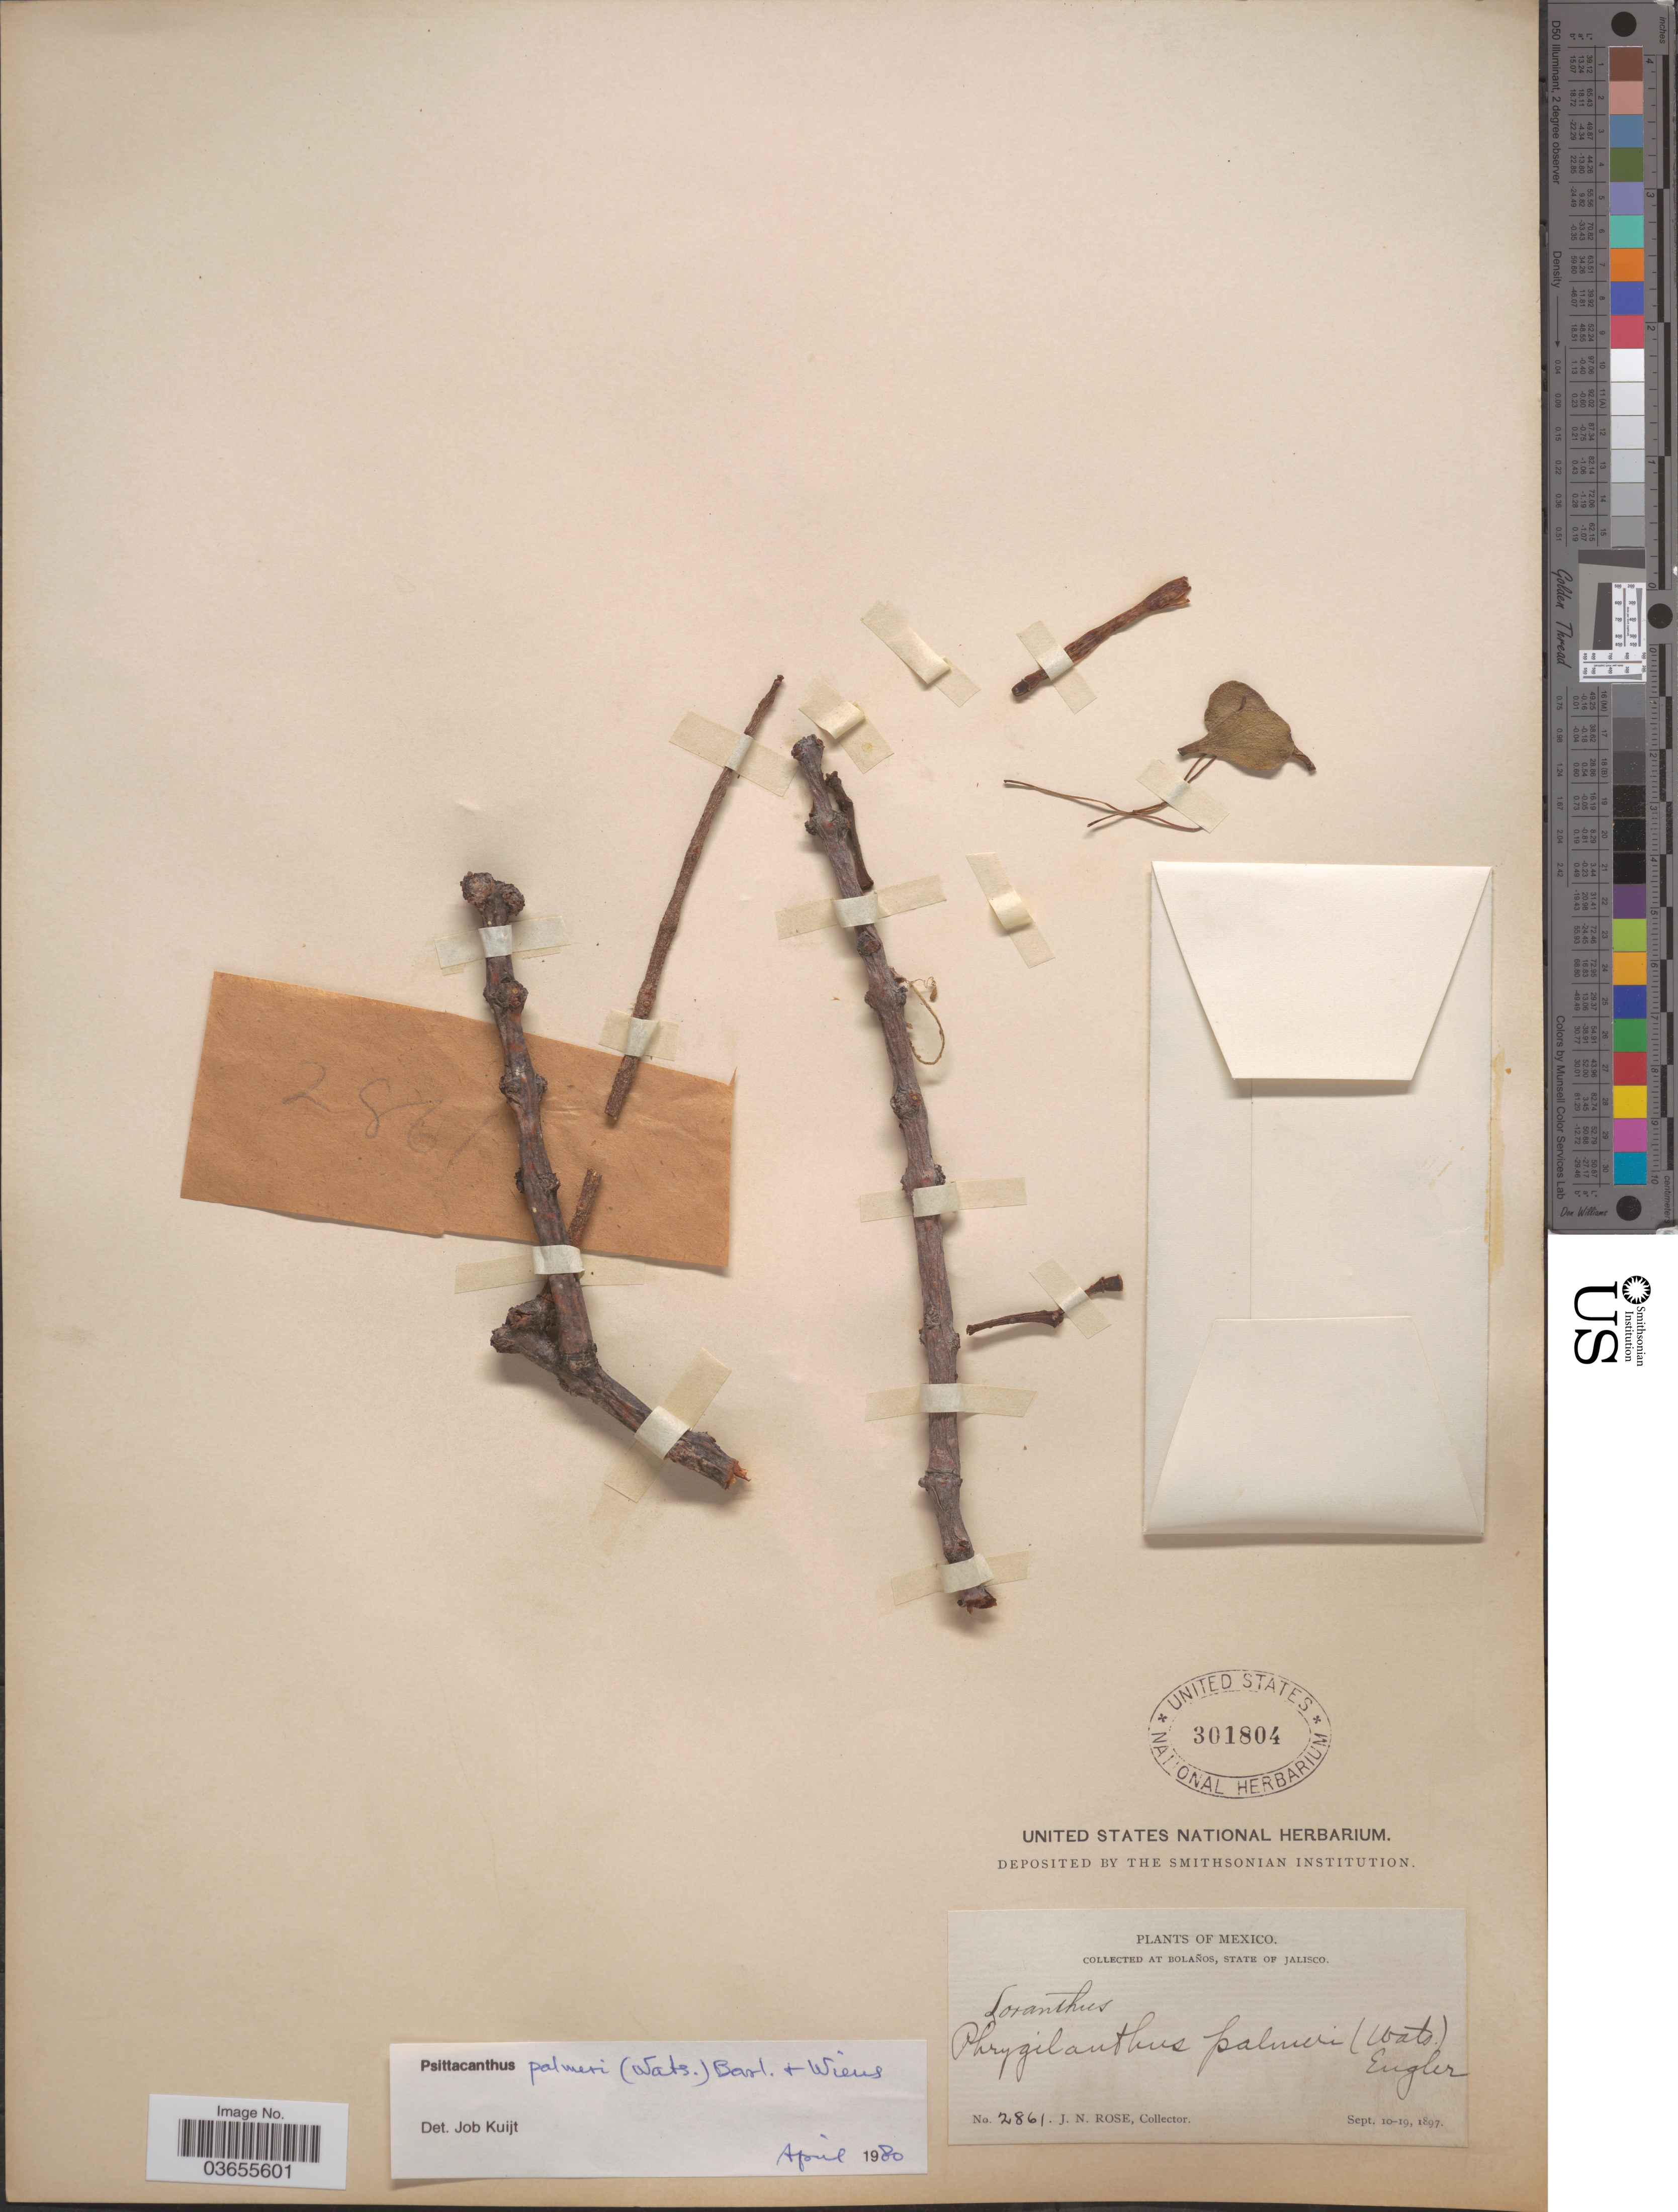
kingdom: Plantae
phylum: Tracheophyta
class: Magnoliopsida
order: Santalales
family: Loranthaceae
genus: Psittacanthus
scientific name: Psittacanthus palmeri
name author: (S. Watson) Barlow & Wiens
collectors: J. N. Rose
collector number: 2861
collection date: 1897-09-10/1897-09-19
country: Mexico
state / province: Jalisco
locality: Bolaños.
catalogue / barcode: US 301804